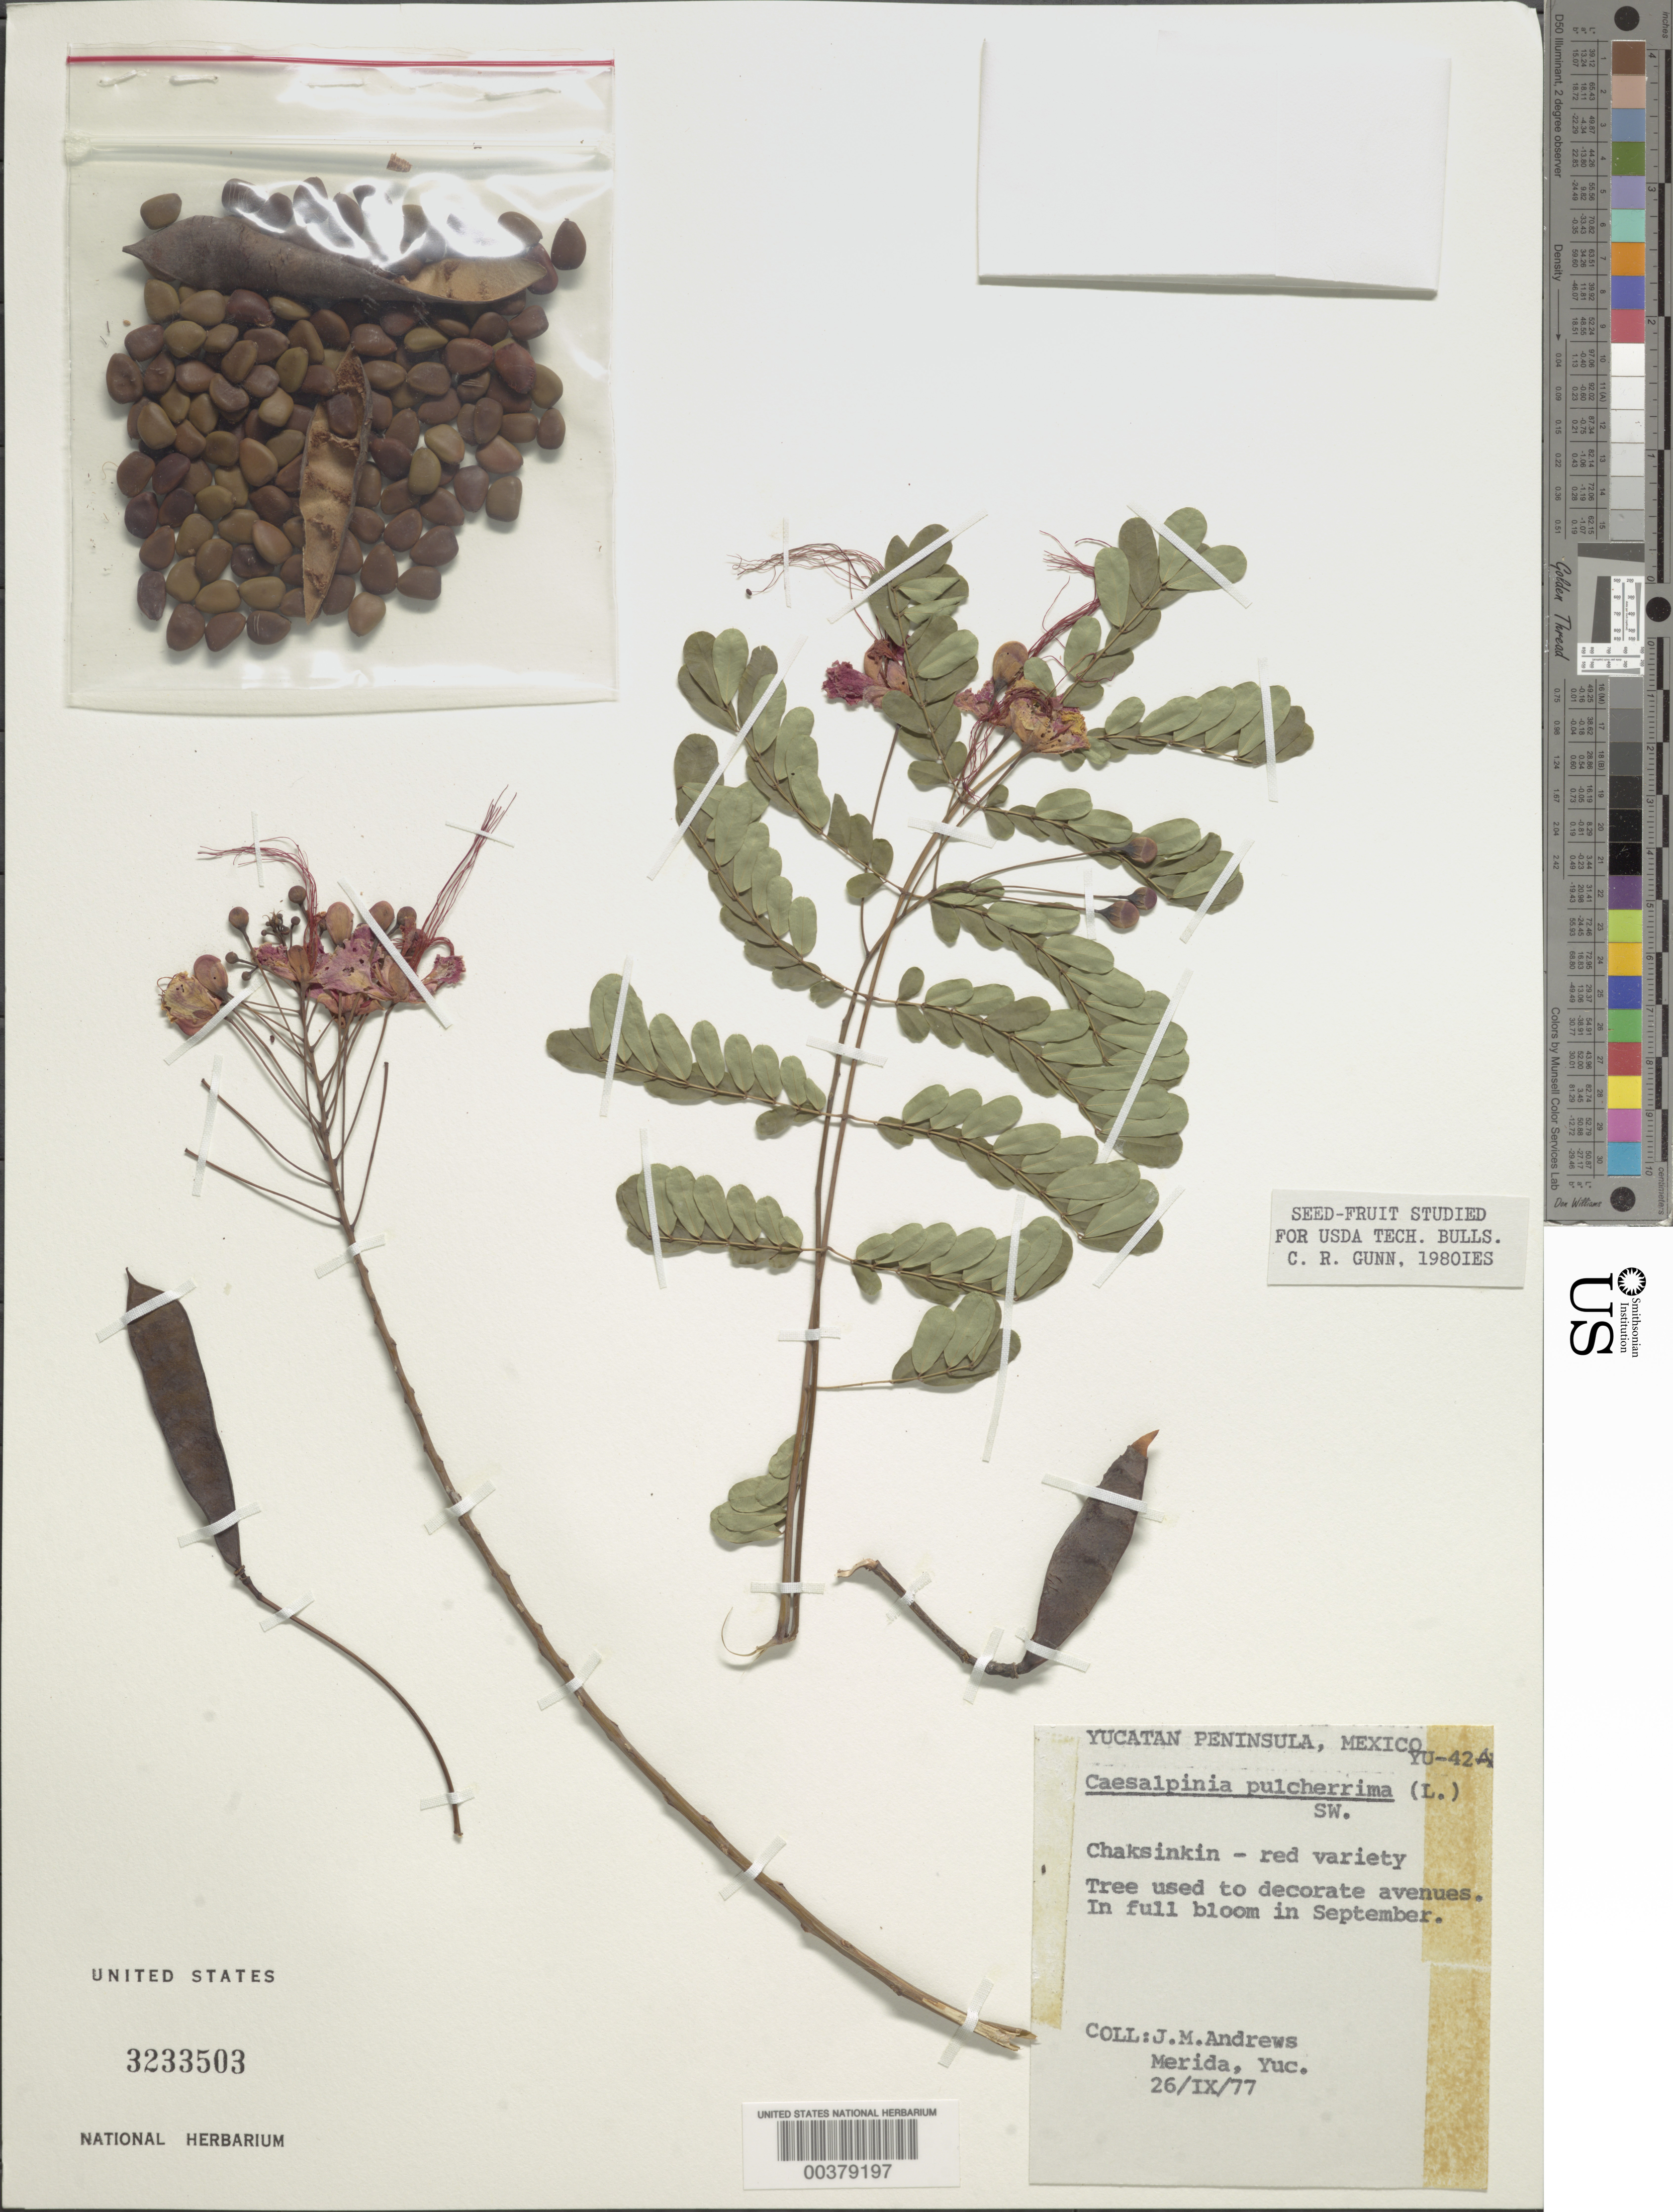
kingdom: Plantae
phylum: Tracheophyta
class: Magnoliopsida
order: Fabales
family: Fabaceae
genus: Caesalpinia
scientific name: Caesalpinia pulcherrima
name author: (L.) Sw.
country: United States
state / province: Massachusetts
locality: Arnold Arboretum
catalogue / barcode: US 3233503